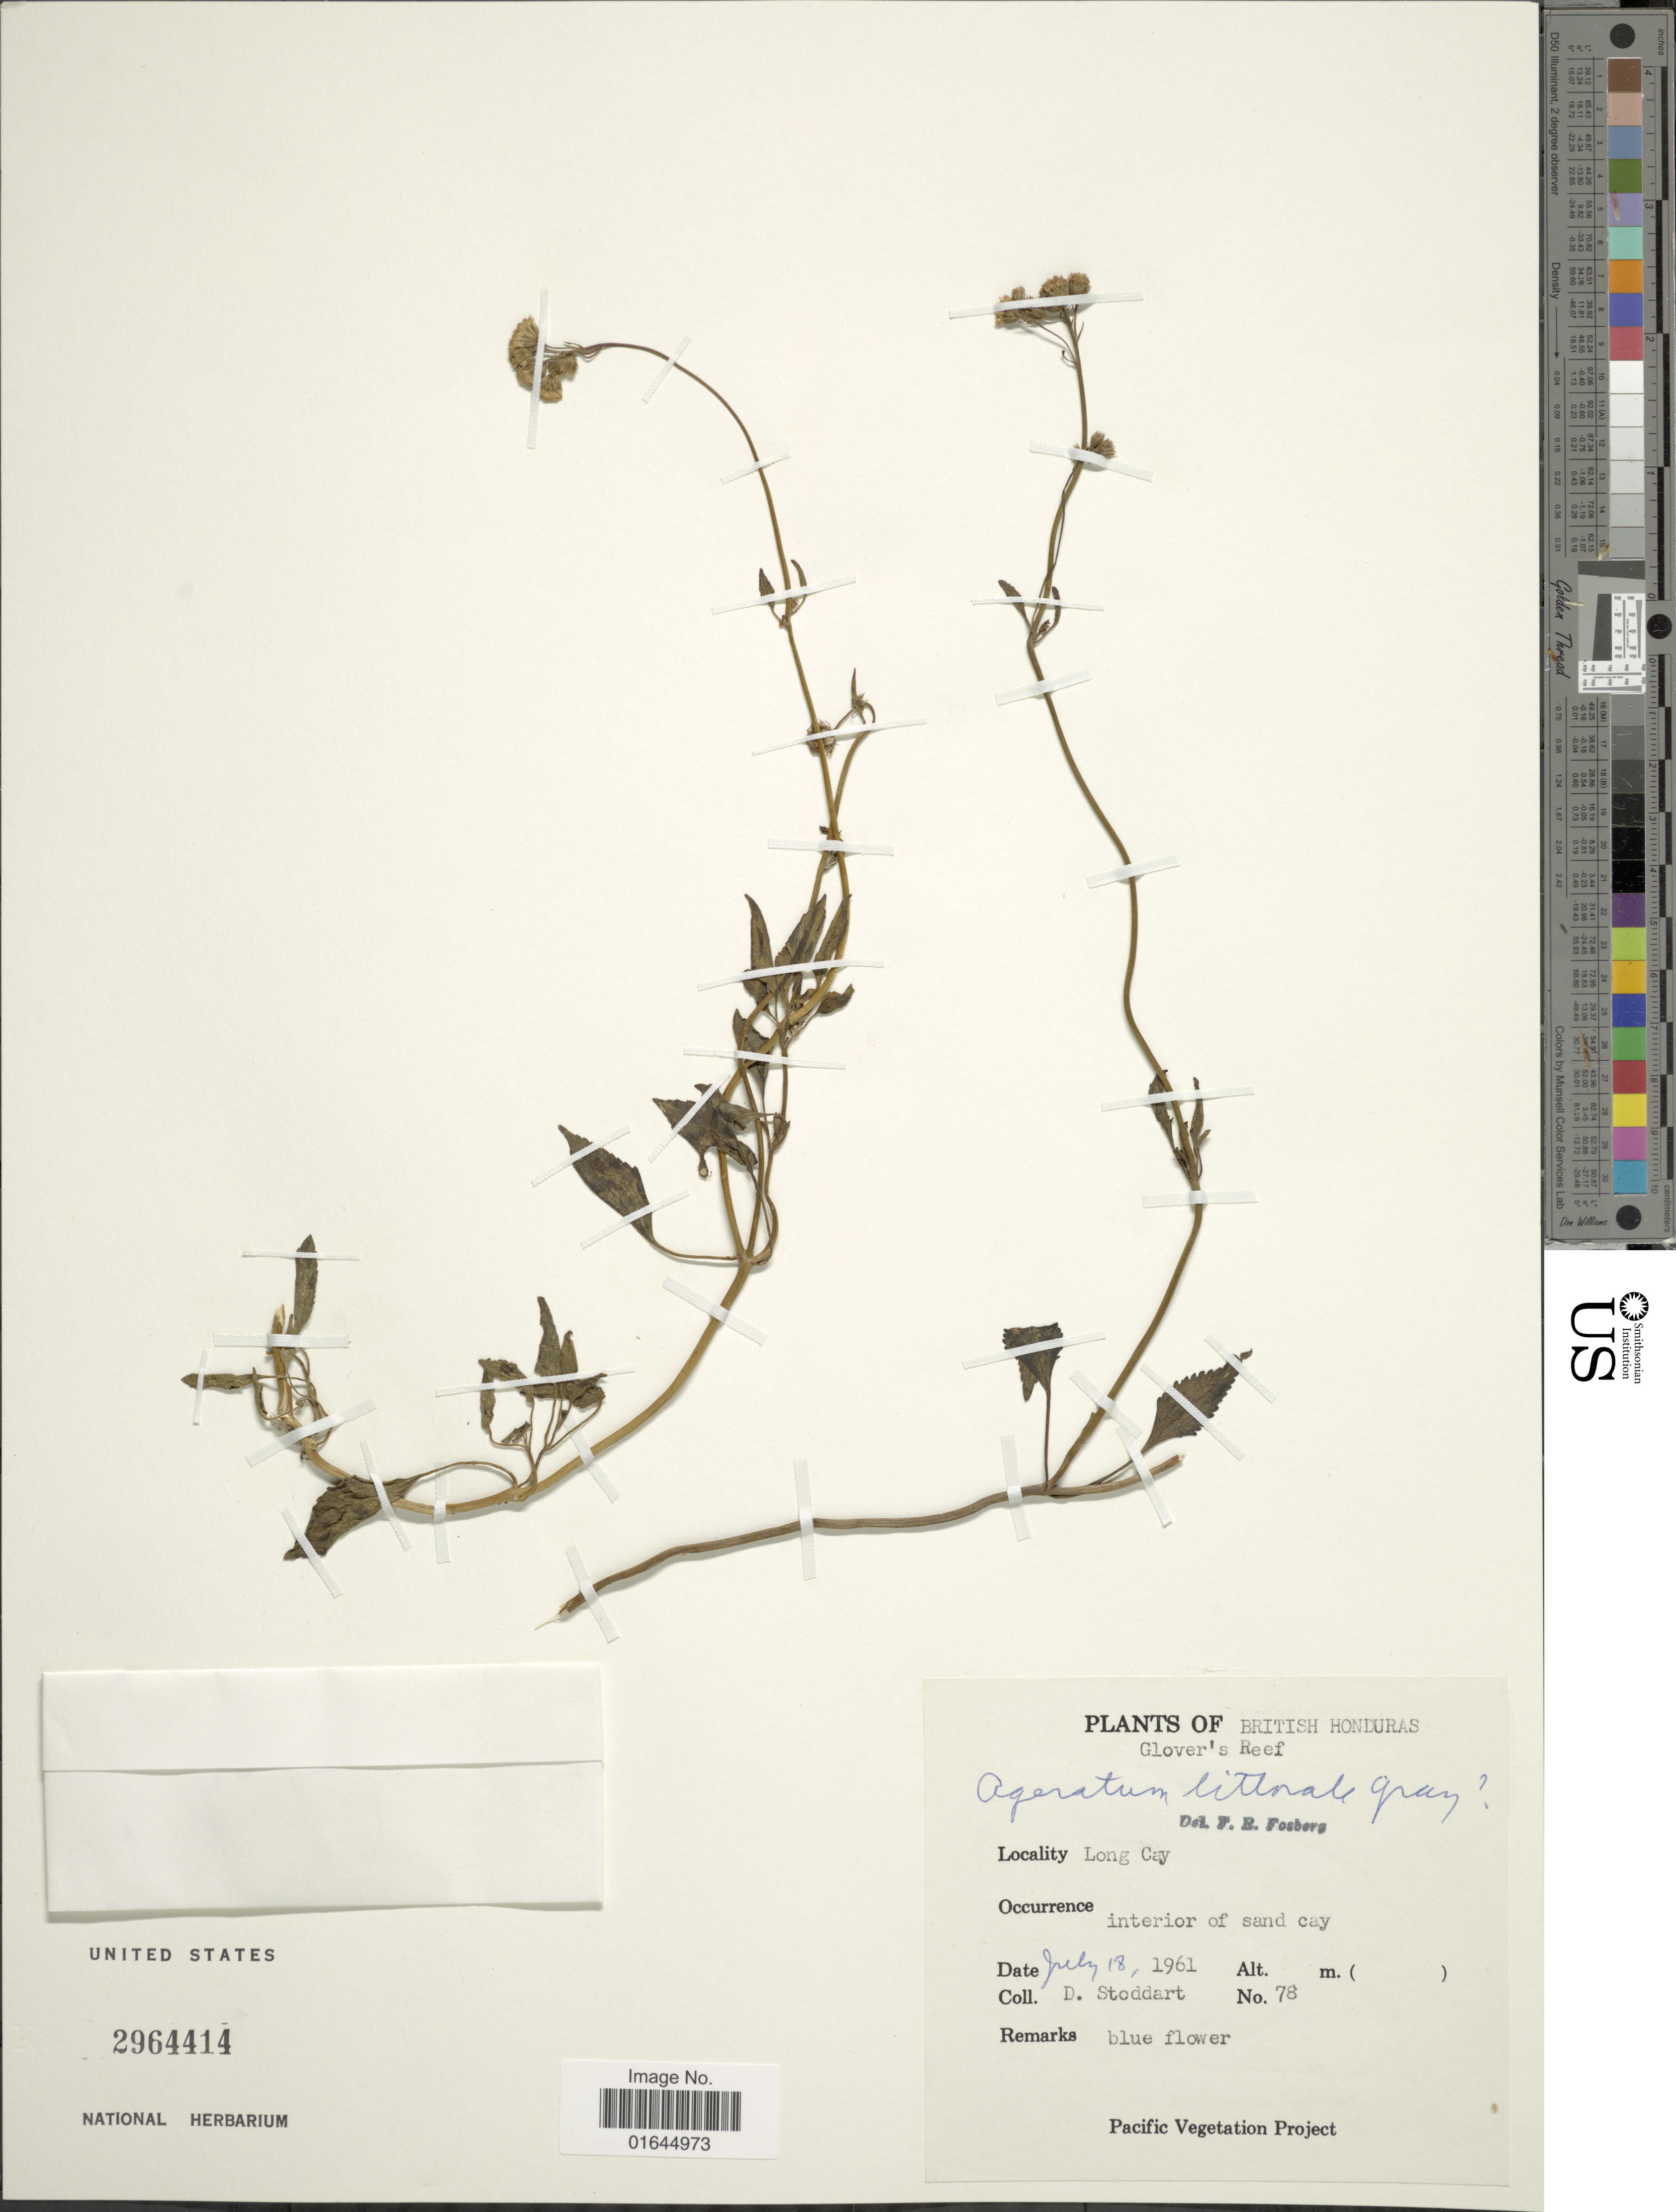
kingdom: Plantae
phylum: Tracheophyta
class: Magnoliopsida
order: Asterales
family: Asteraceae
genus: Ageratum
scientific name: Ageratum littorale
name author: A. Gray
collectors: D. Stoddart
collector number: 78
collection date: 1961-07-18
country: Belize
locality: Britsih Honduras, Glover's Creef, Long Cay.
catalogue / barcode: US 2964414